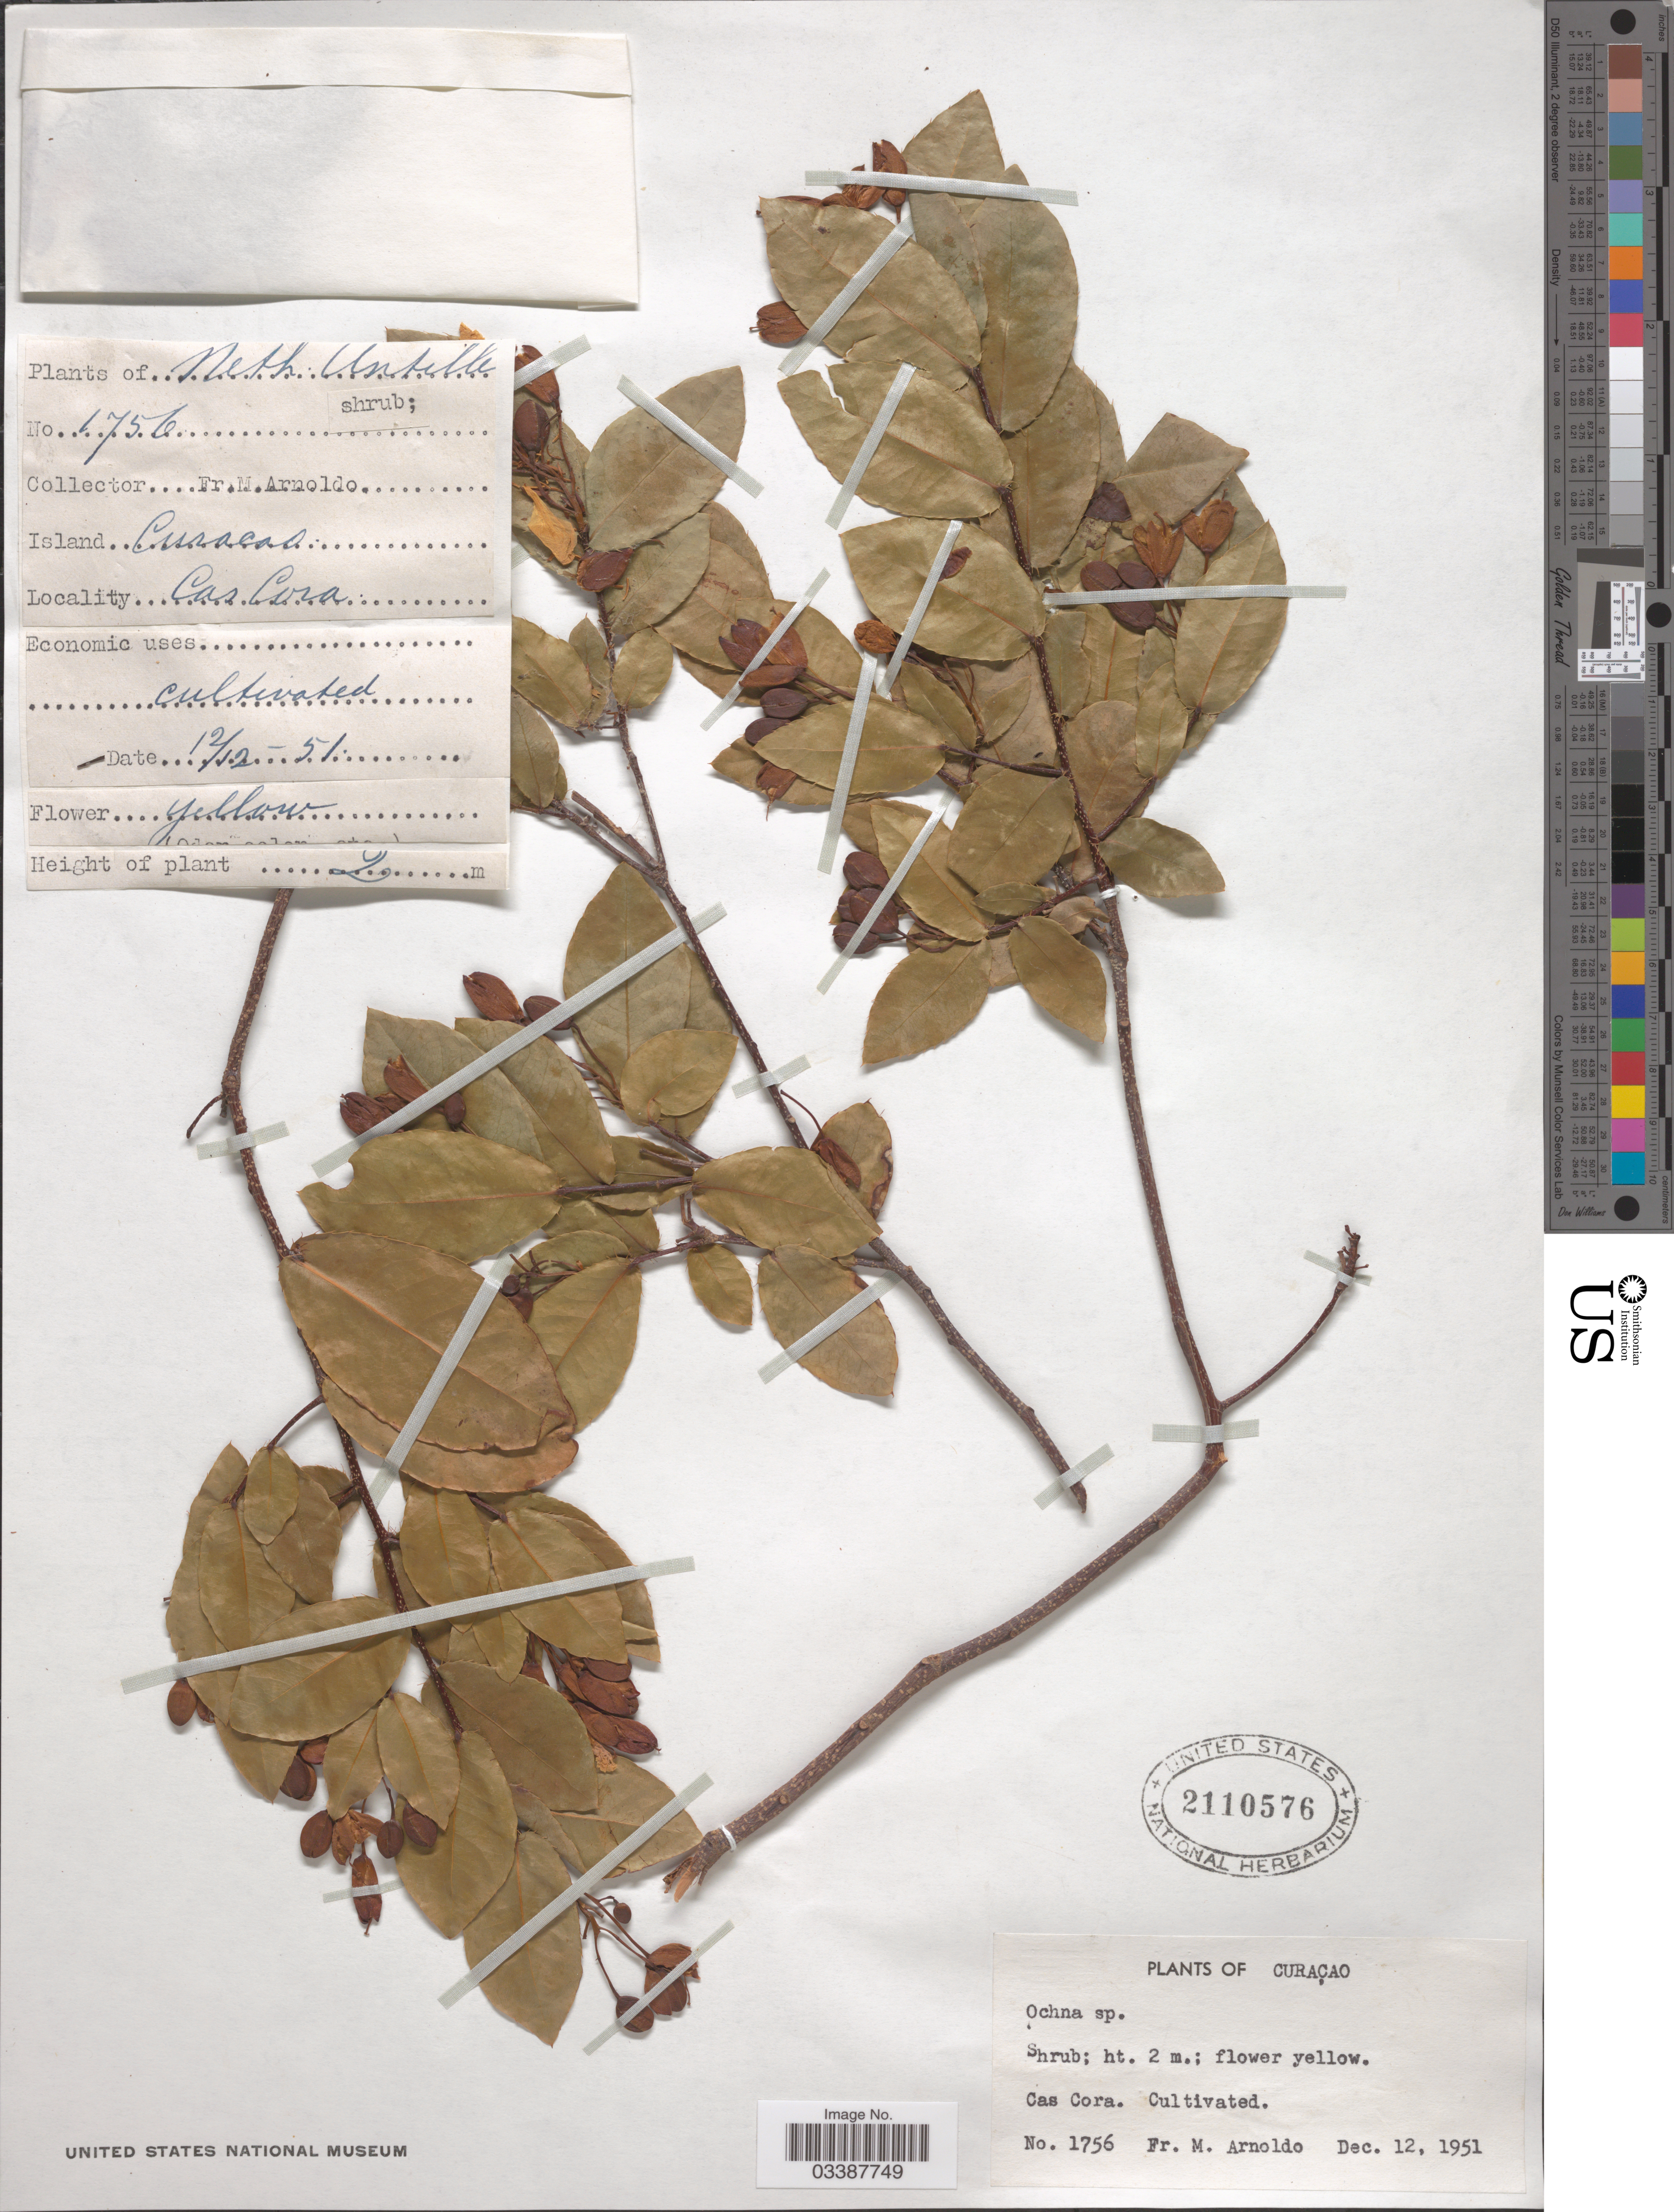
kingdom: Plantae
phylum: Tracheophyta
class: Magnoliopsida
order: Malpighiales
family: Ochnaceae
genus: Ochna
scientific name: Ochna sp.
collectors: N. Arnoldo-Broeders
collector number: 1756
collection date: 1951-12-12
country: Curaçao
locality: Cas Cora. Neth. Antille.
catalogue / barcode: US 2110576